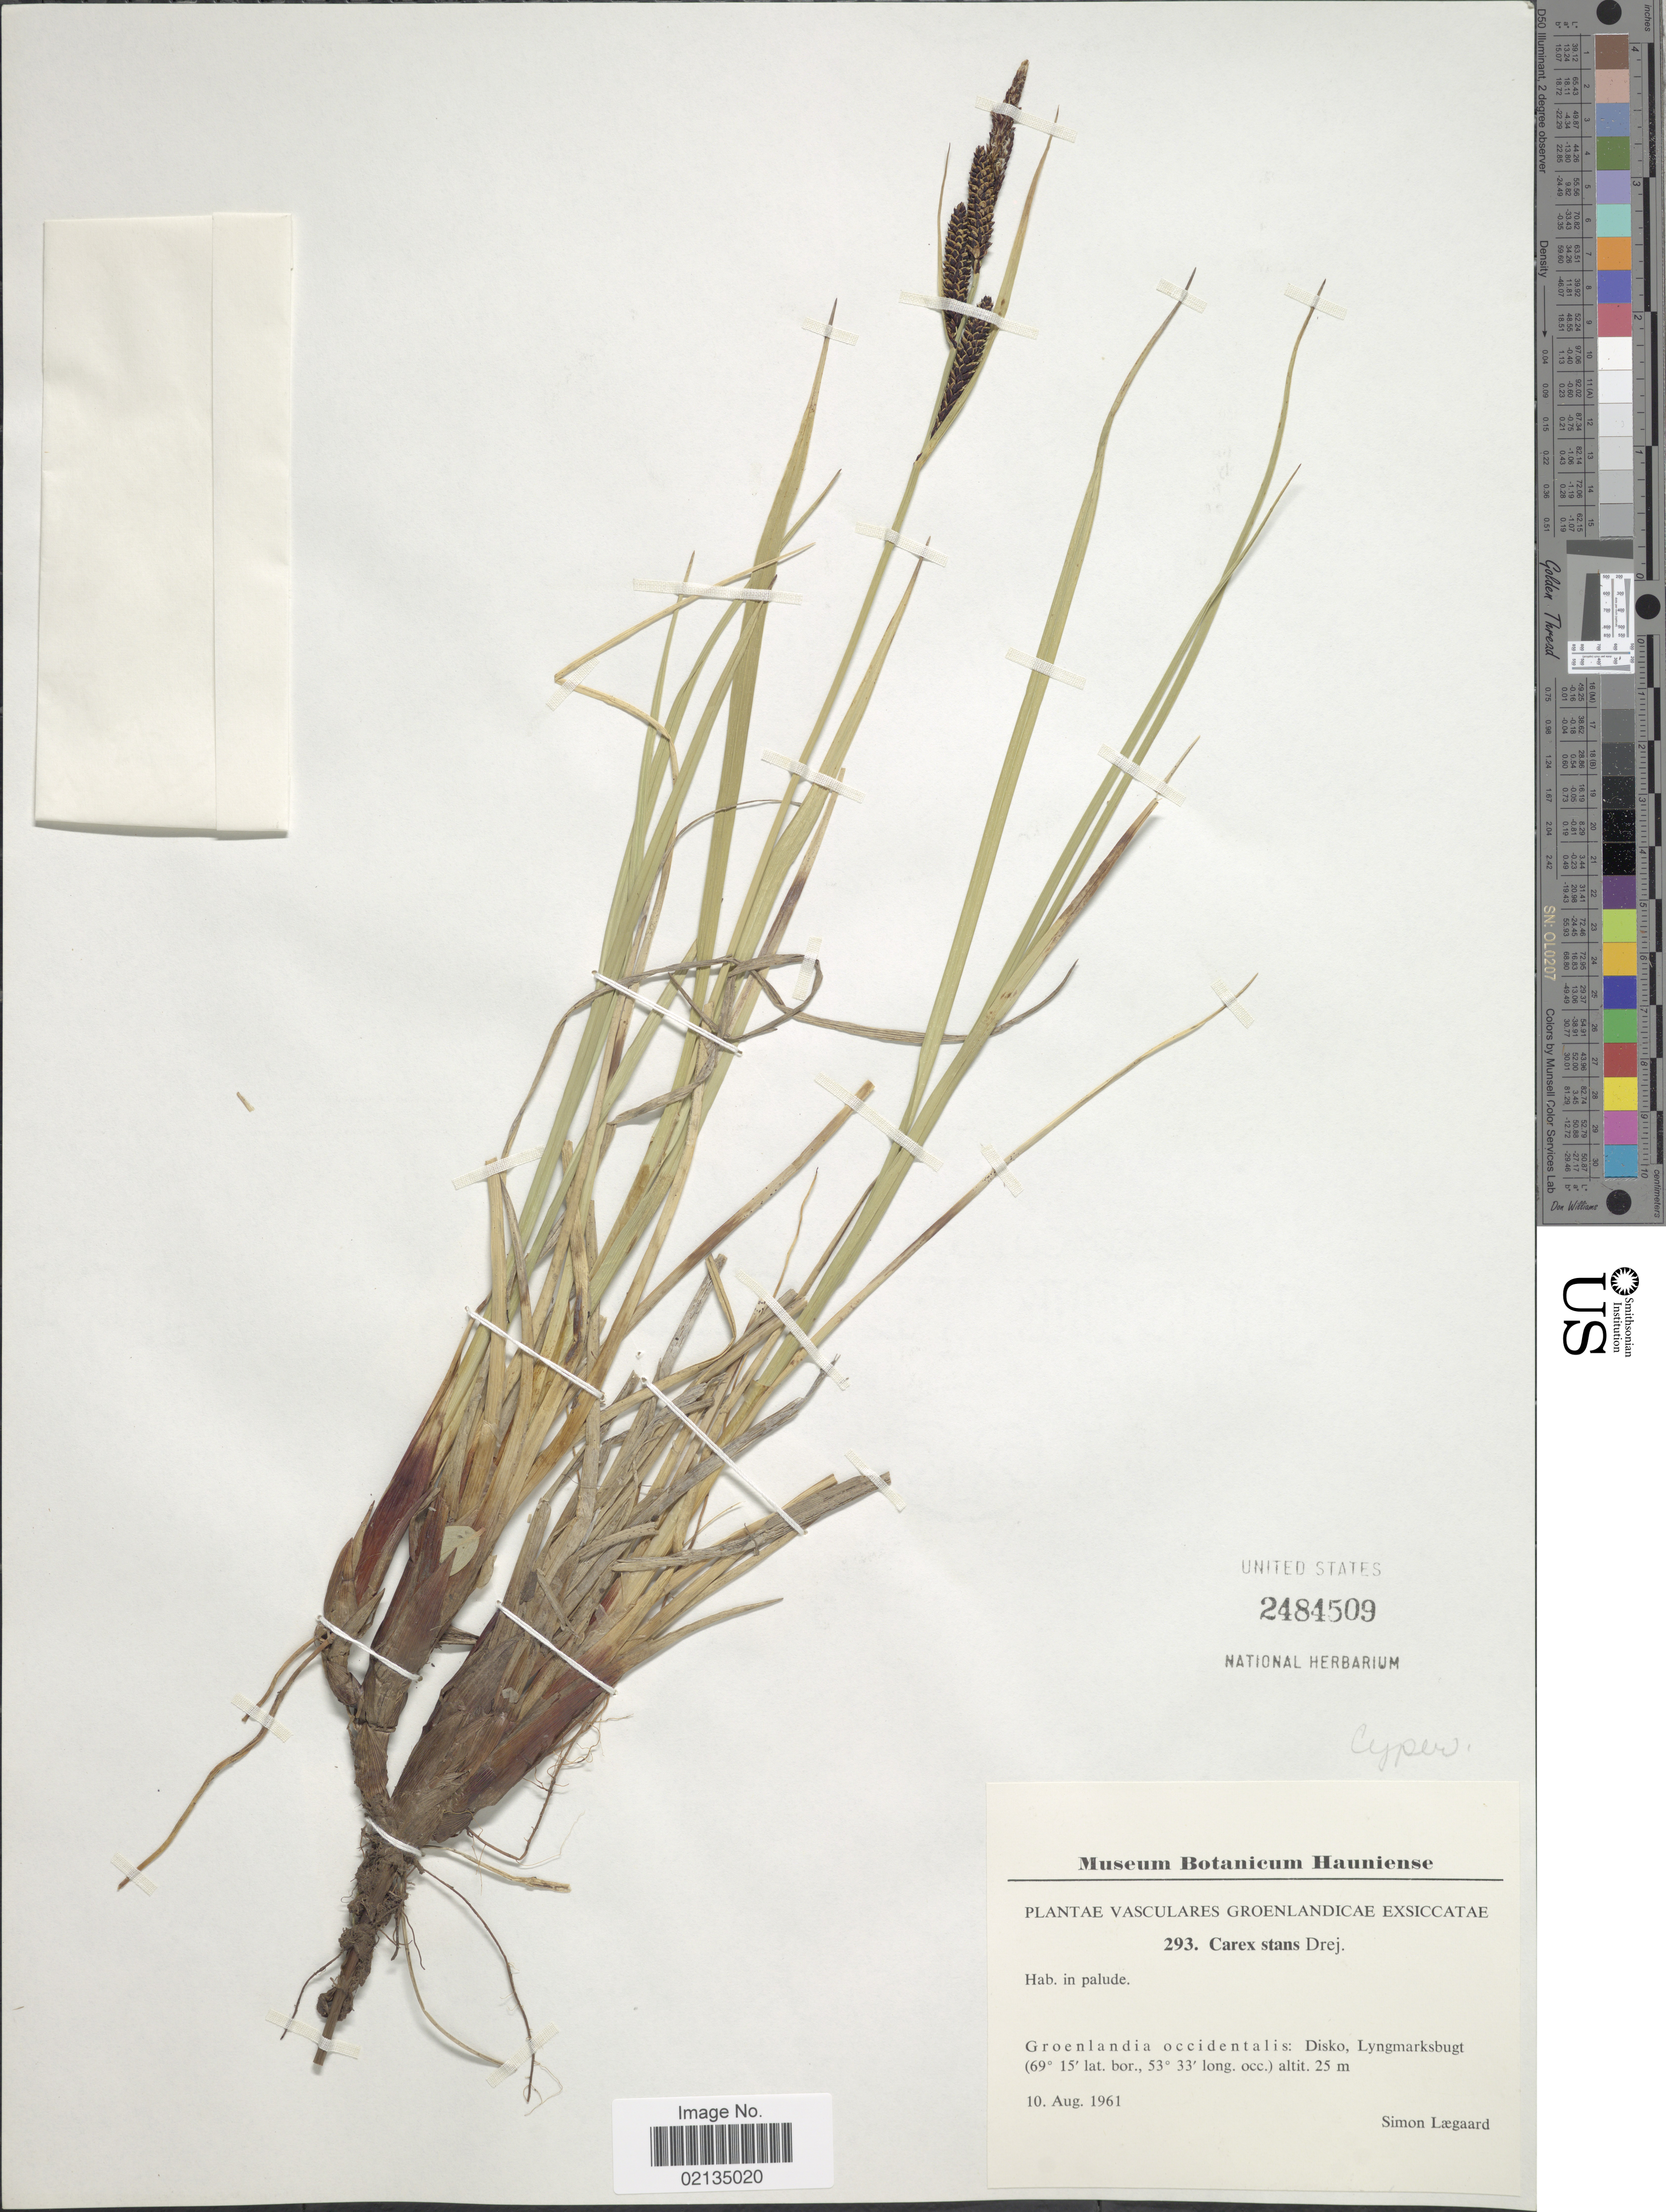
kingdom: Plantae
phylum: Tracheophyta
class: Liliopsida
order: Poales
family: Cyperaceae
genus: Carex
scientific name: Carex aquatilis var. minor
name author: Boott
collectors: S. Lægaard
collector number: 293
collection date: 1961-08-10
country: Greenland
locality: Groenlandia occidentalis: Disko, Lynmarksbugt .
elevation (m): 25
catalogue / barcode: US 2484509